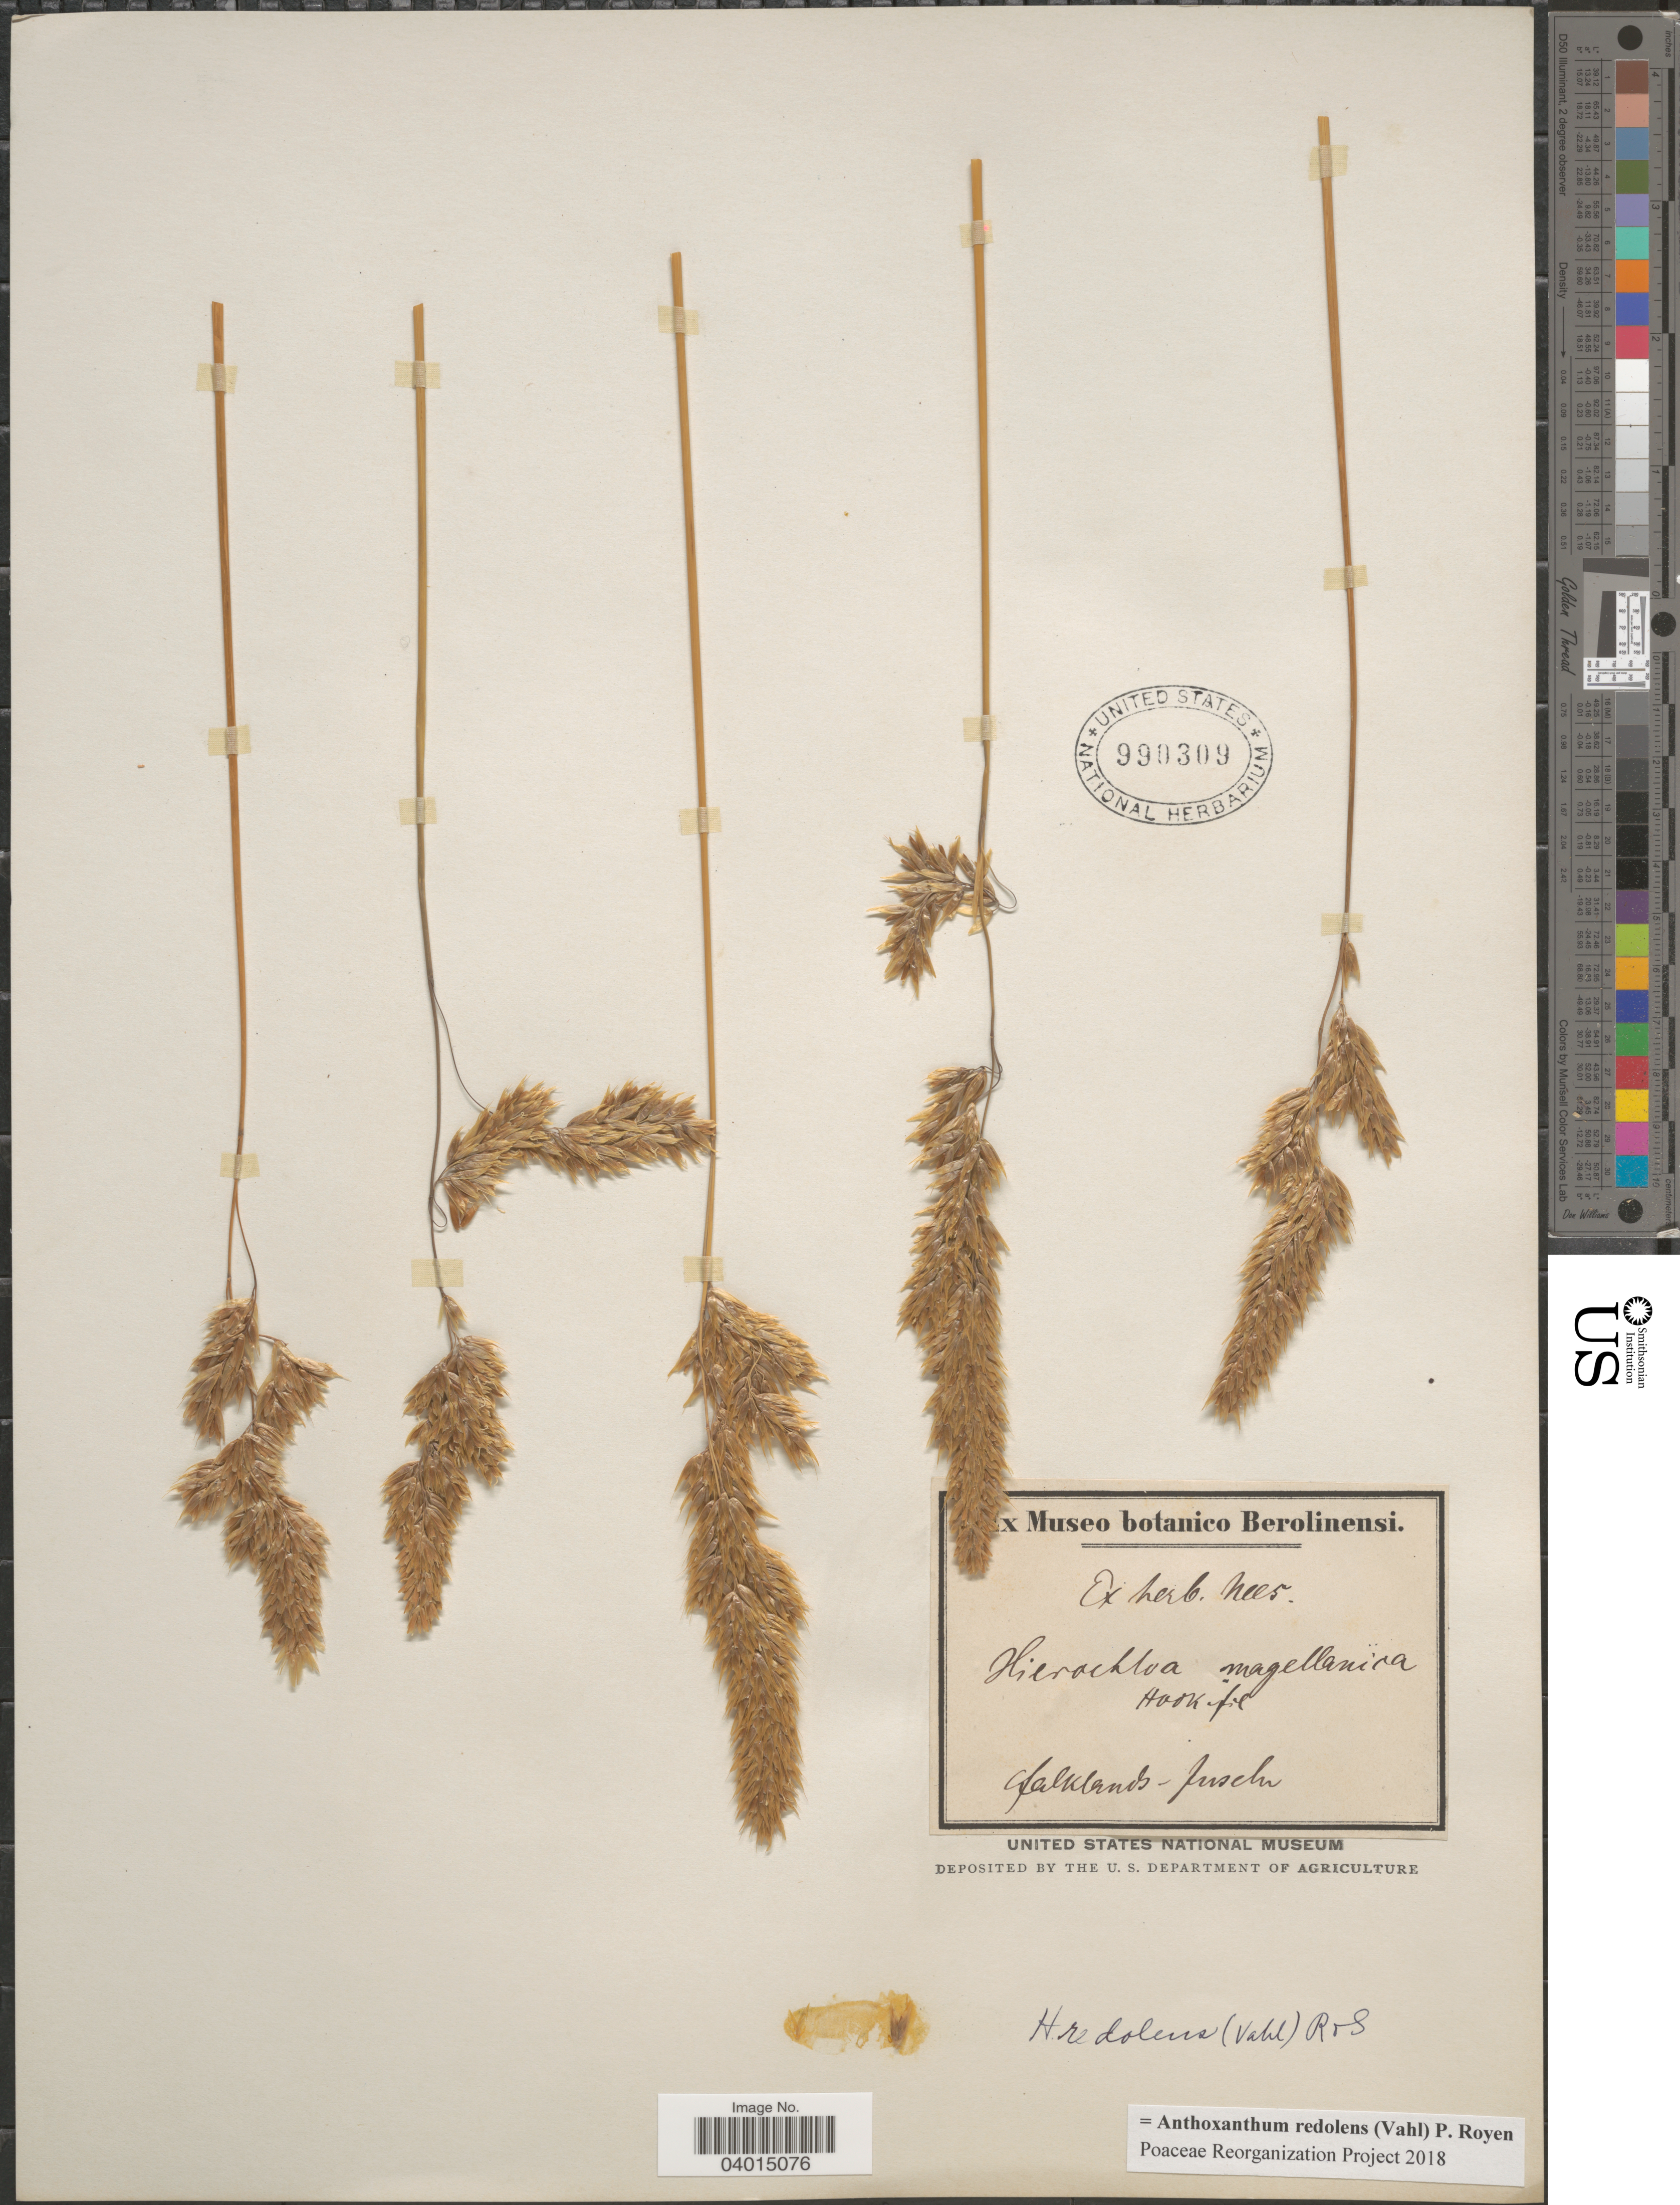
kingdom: Plantae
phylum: Tracheophyta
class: Liliopsida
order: Poales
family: Poaceae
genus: Anthoxanthum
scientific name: Anthoxanthum redolens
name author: (Vahl) P. Royen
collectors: ex herb. Nees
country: Falkland Islands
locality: Falklands.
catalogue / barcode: US 990309